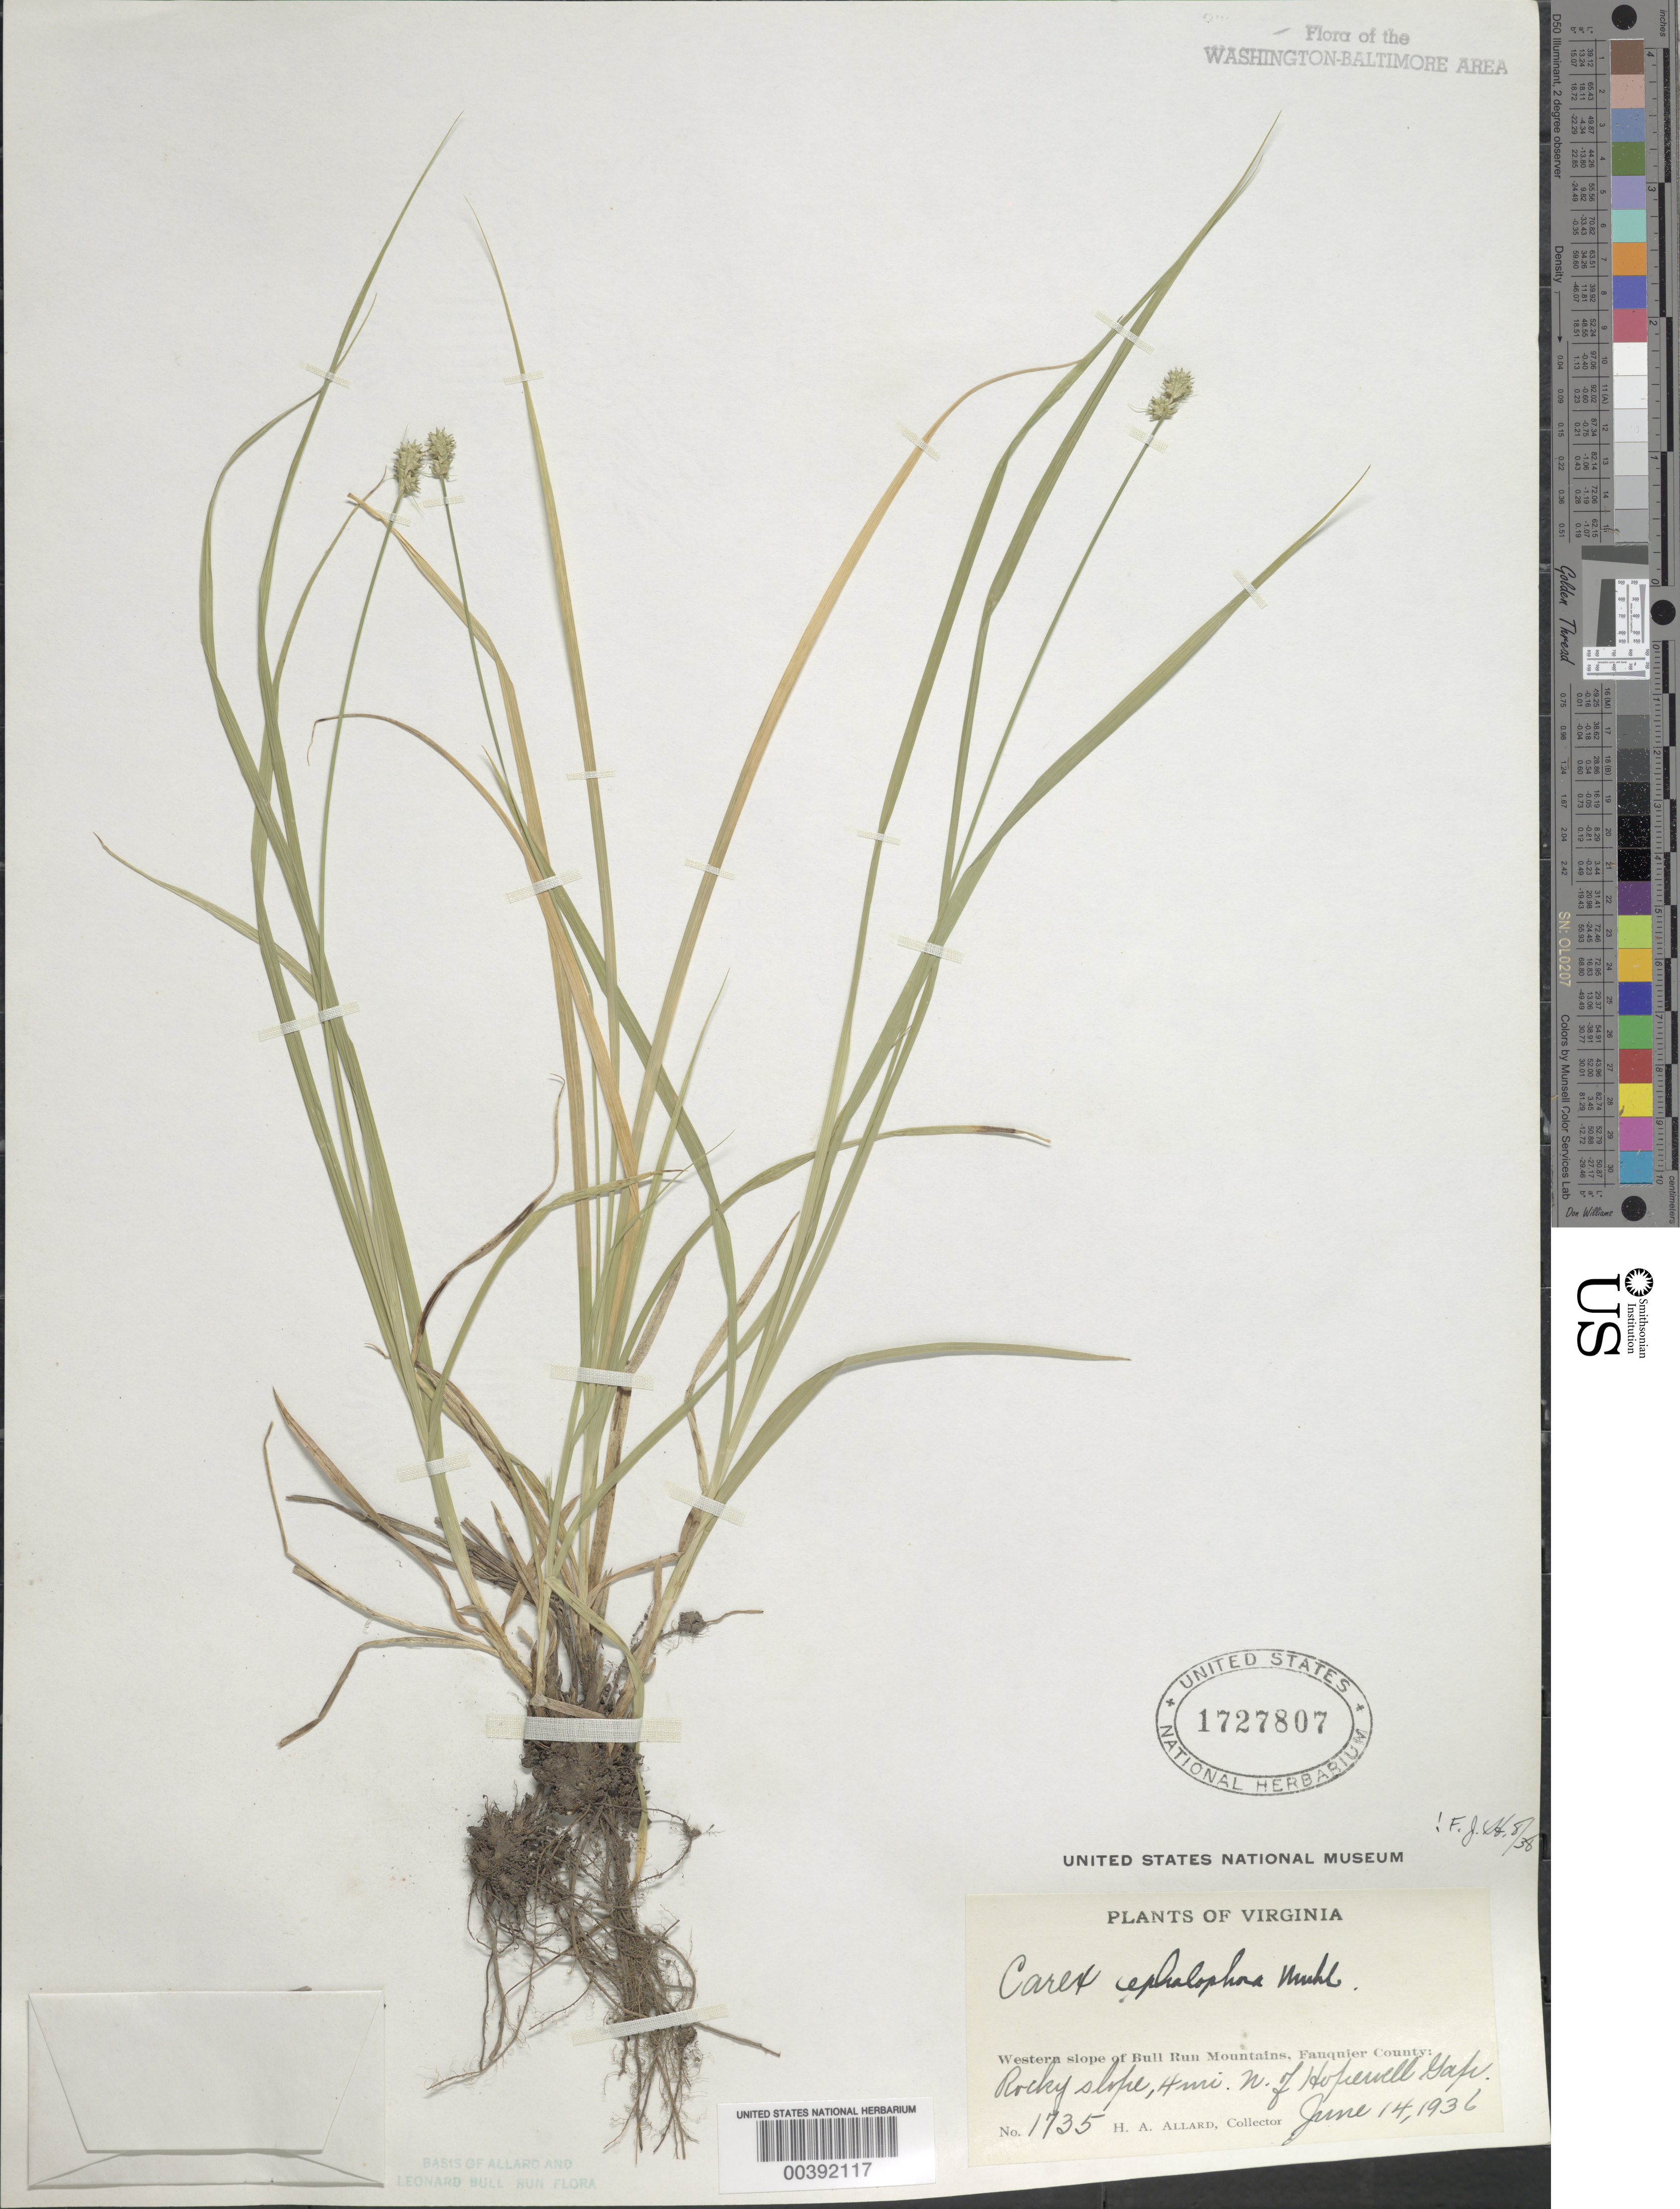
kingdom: Plantae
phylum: Tracheophyta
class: Liliopsida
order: Poales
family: Cyperaceae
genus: Carex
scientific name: Carex cephalophora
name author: Muhl. ex Willd.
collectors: H. A. Allard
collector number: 1735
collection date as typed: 14 Jun 1936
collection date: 1936-06-14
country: United States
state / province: Virginia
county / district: Fauquier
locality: N of Hopewell Gap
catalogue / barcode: US 1727807